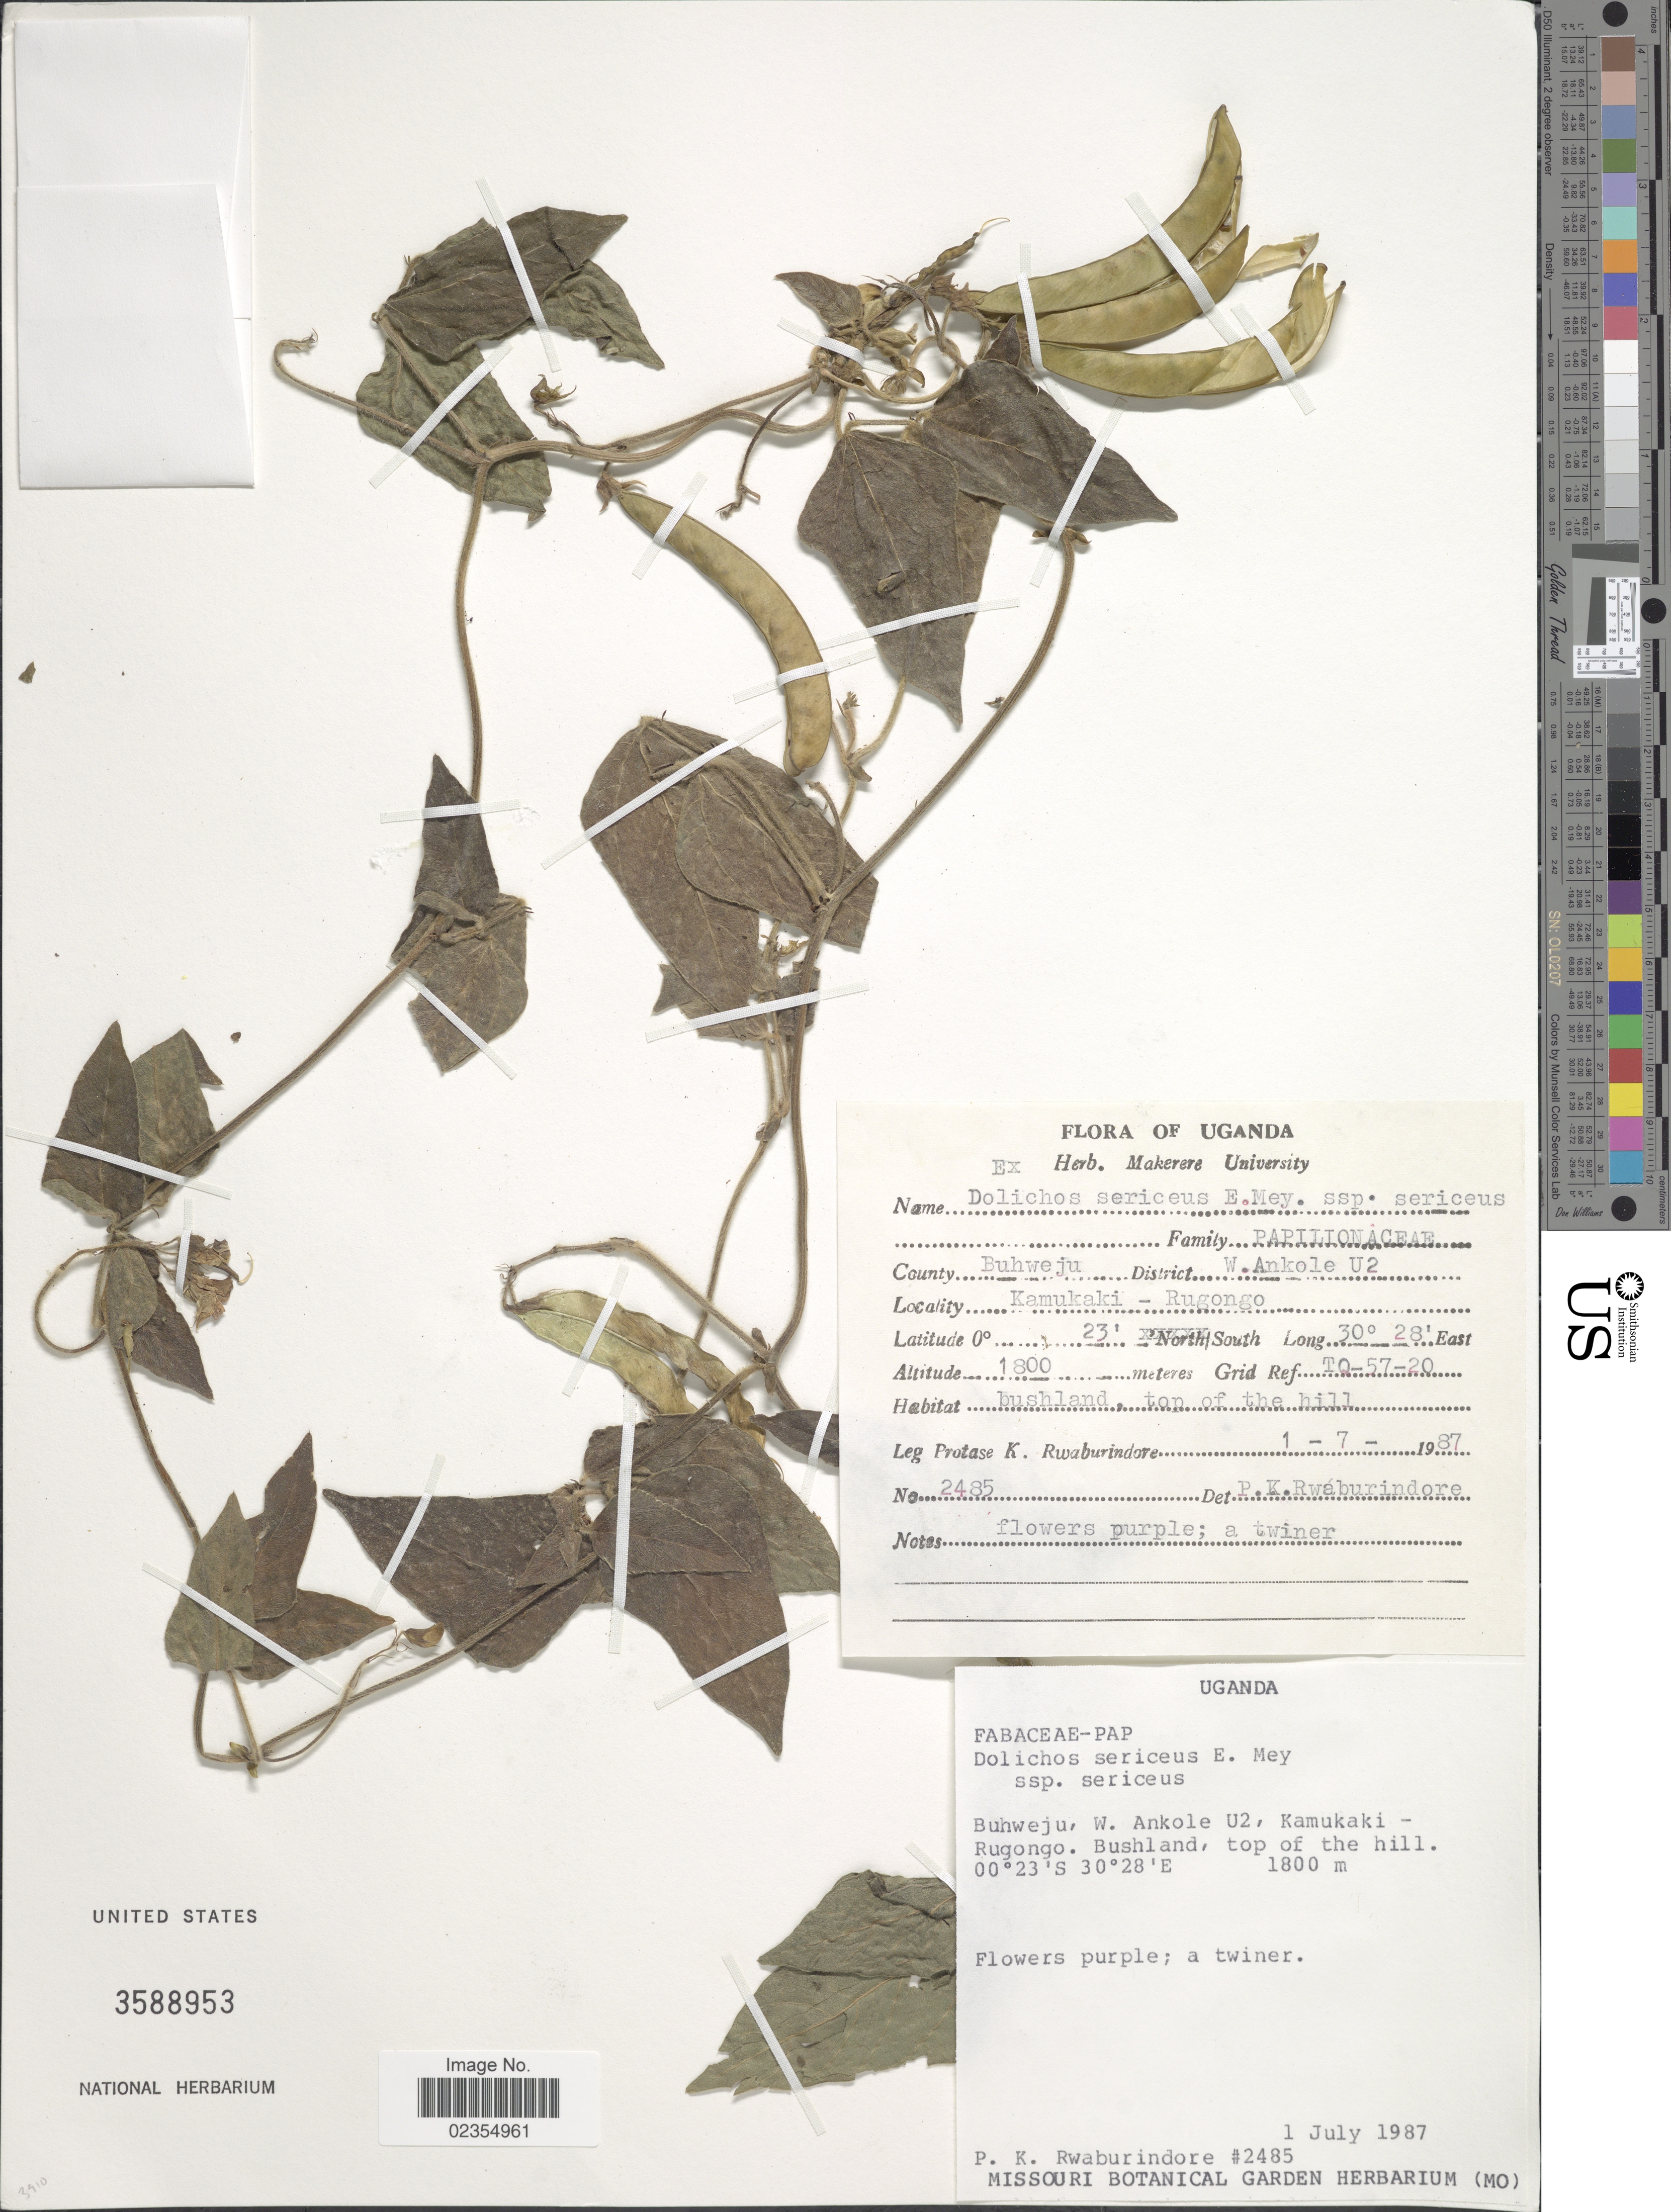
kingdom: Plantae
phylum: Tracheophyta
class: Magnoliopsida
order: Fabales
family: Fabaceae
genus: Dolichos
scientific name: Dolichos sericeus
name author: E. Mey.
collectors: P. Rwaburindore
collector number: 2485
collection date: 1987-07-01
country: Uganda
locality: County Buhweju, District W. Ankole U2, Kamukaki-Rungongo, Bushland, top of the hill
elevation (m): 1800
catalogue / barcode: US 3588953